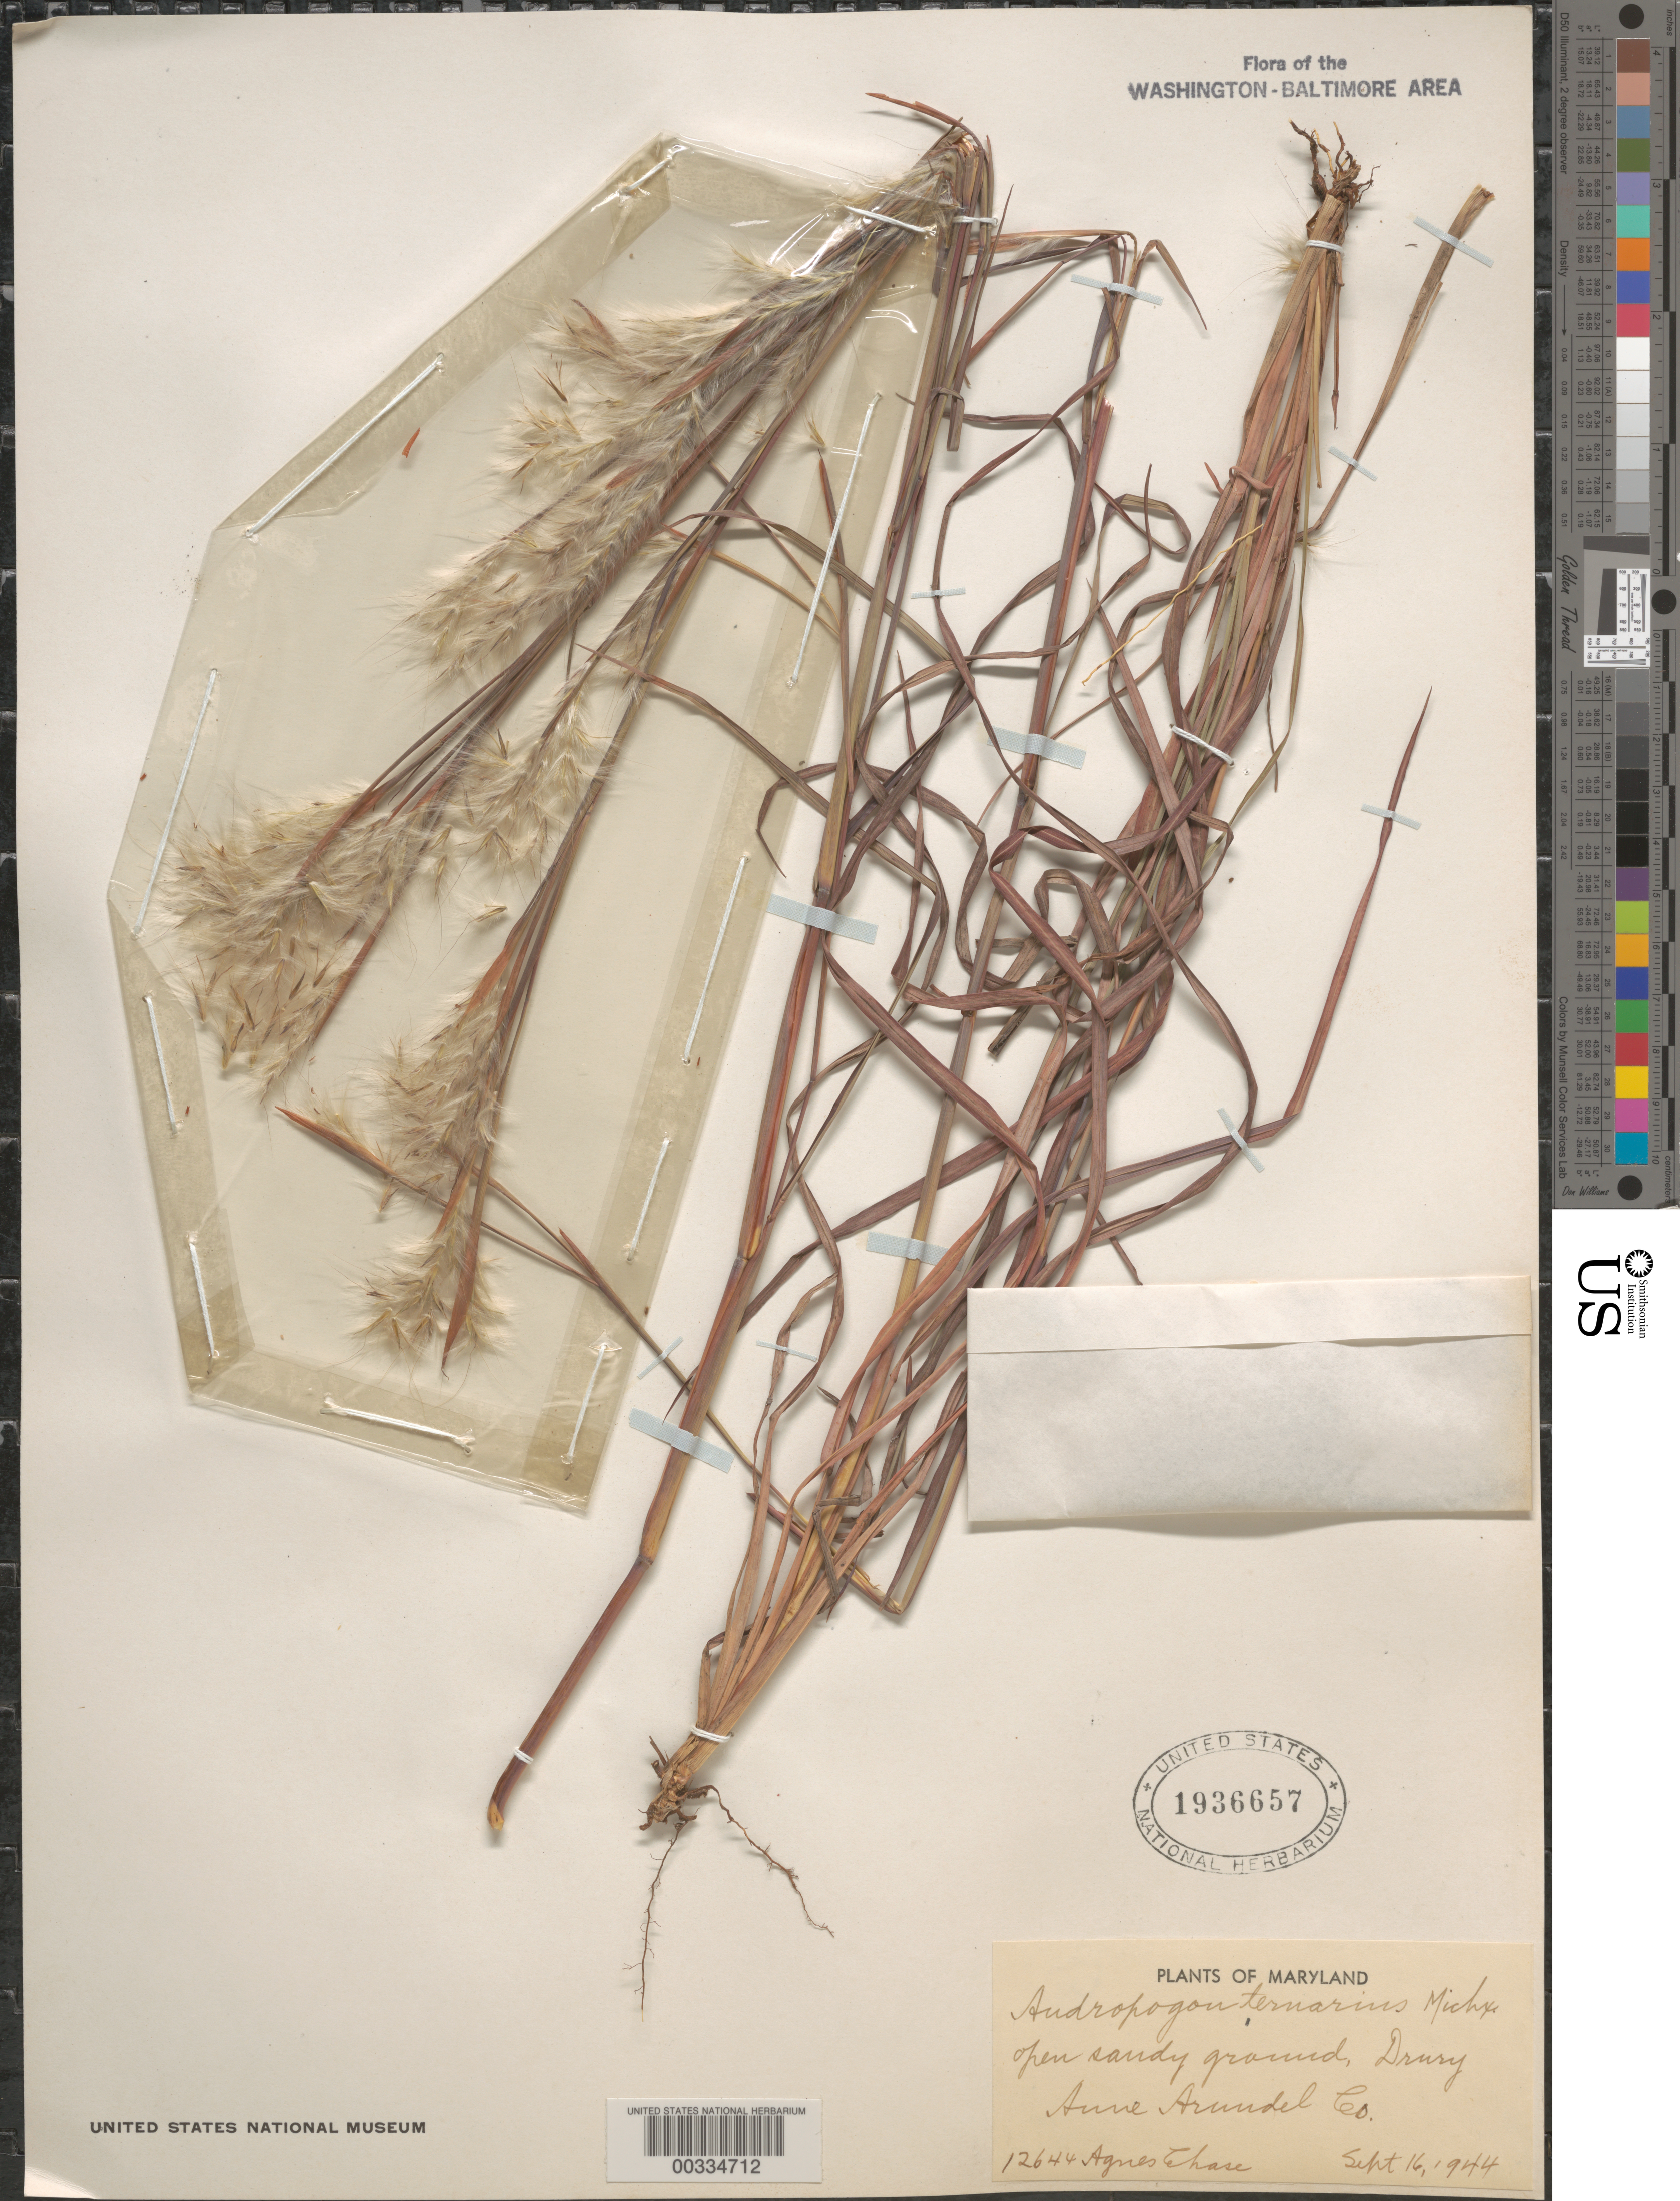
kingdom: Plantae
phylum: Tracheophyta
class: Liliopsida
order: Poales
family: Poaceae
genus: Andropogon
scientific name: Andropogon ternarius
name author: Michx.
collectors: A. Chase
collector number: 12644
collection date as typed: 16 Sep 1944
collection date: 1944-09-16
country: United States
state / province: Maryland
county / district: Anne Arundel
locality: Drury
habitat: Open sandy ground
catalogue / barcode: US 1936657